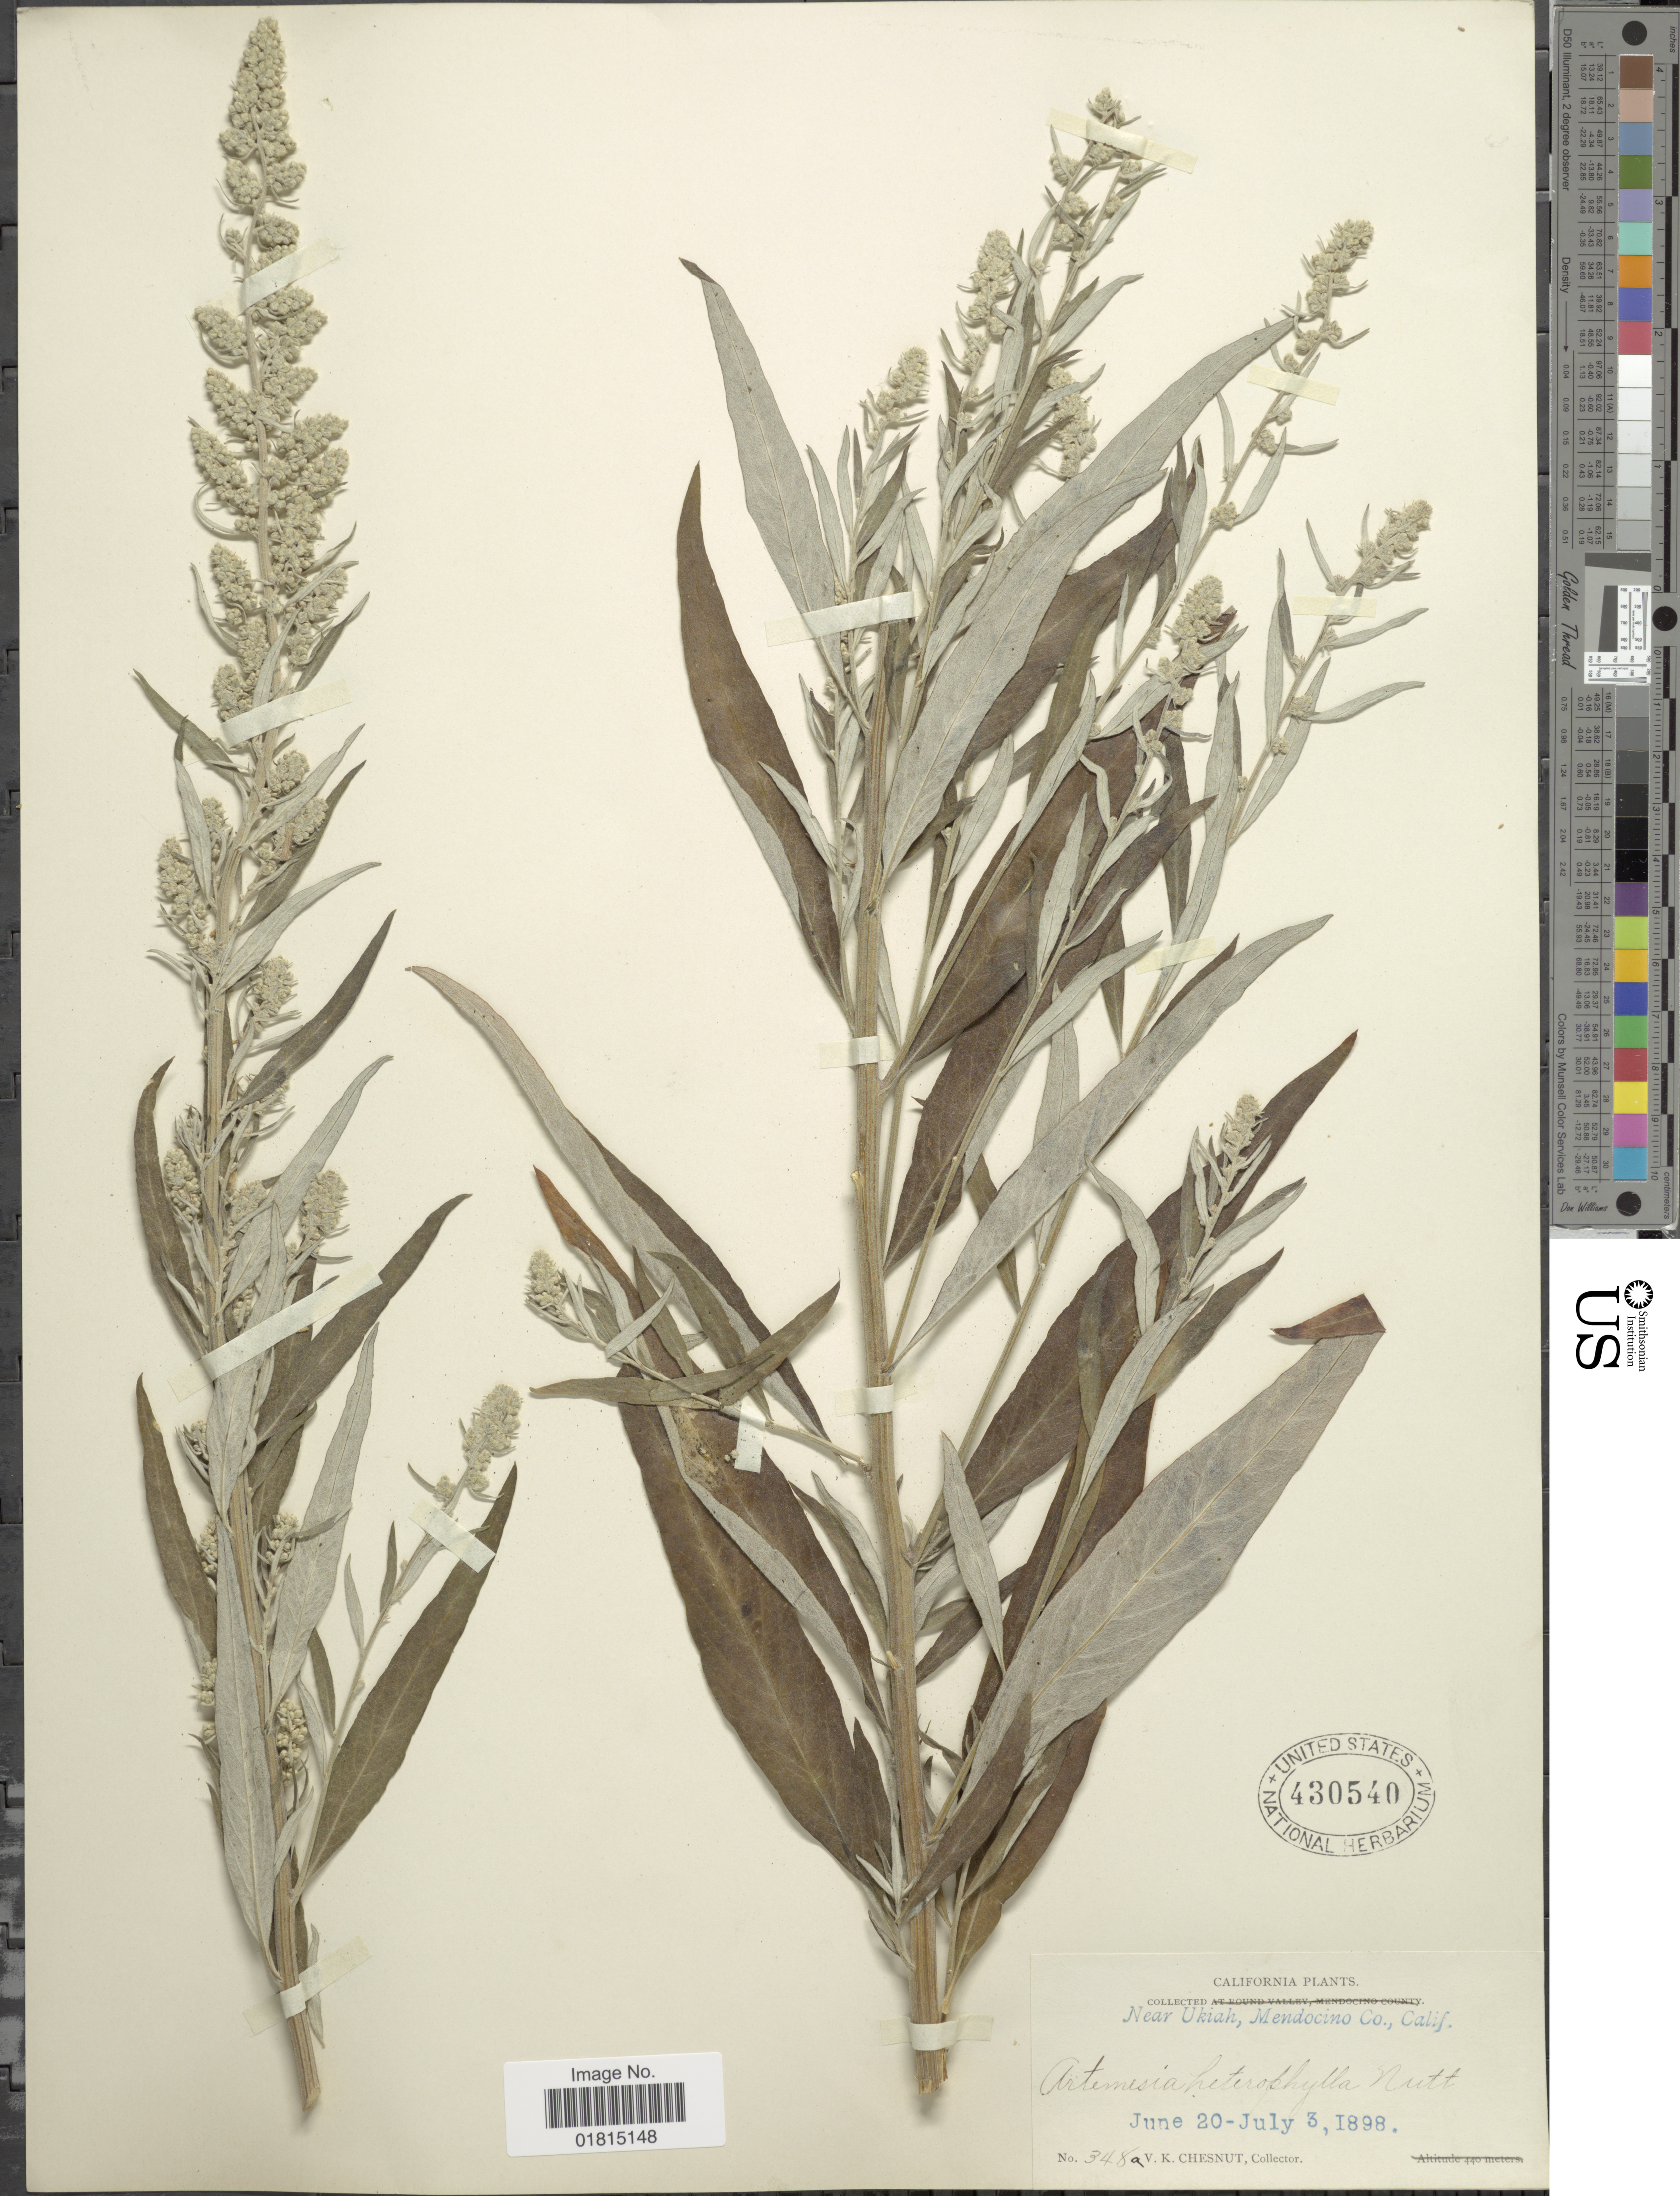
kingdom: Plantae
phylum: Tracheophyta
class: Magnoliopsida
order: Asterales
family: Asteraceae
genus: Artemisia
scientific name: Artemisia douglasiana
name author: Besser ex Hook.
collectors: V. Chesnut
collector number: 348a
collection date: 1898-06-20/1898-07-03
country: United States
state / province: California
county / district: Mendocino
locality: Near Ukiah, Mendocino Co., Calif.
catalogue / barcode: US 430540